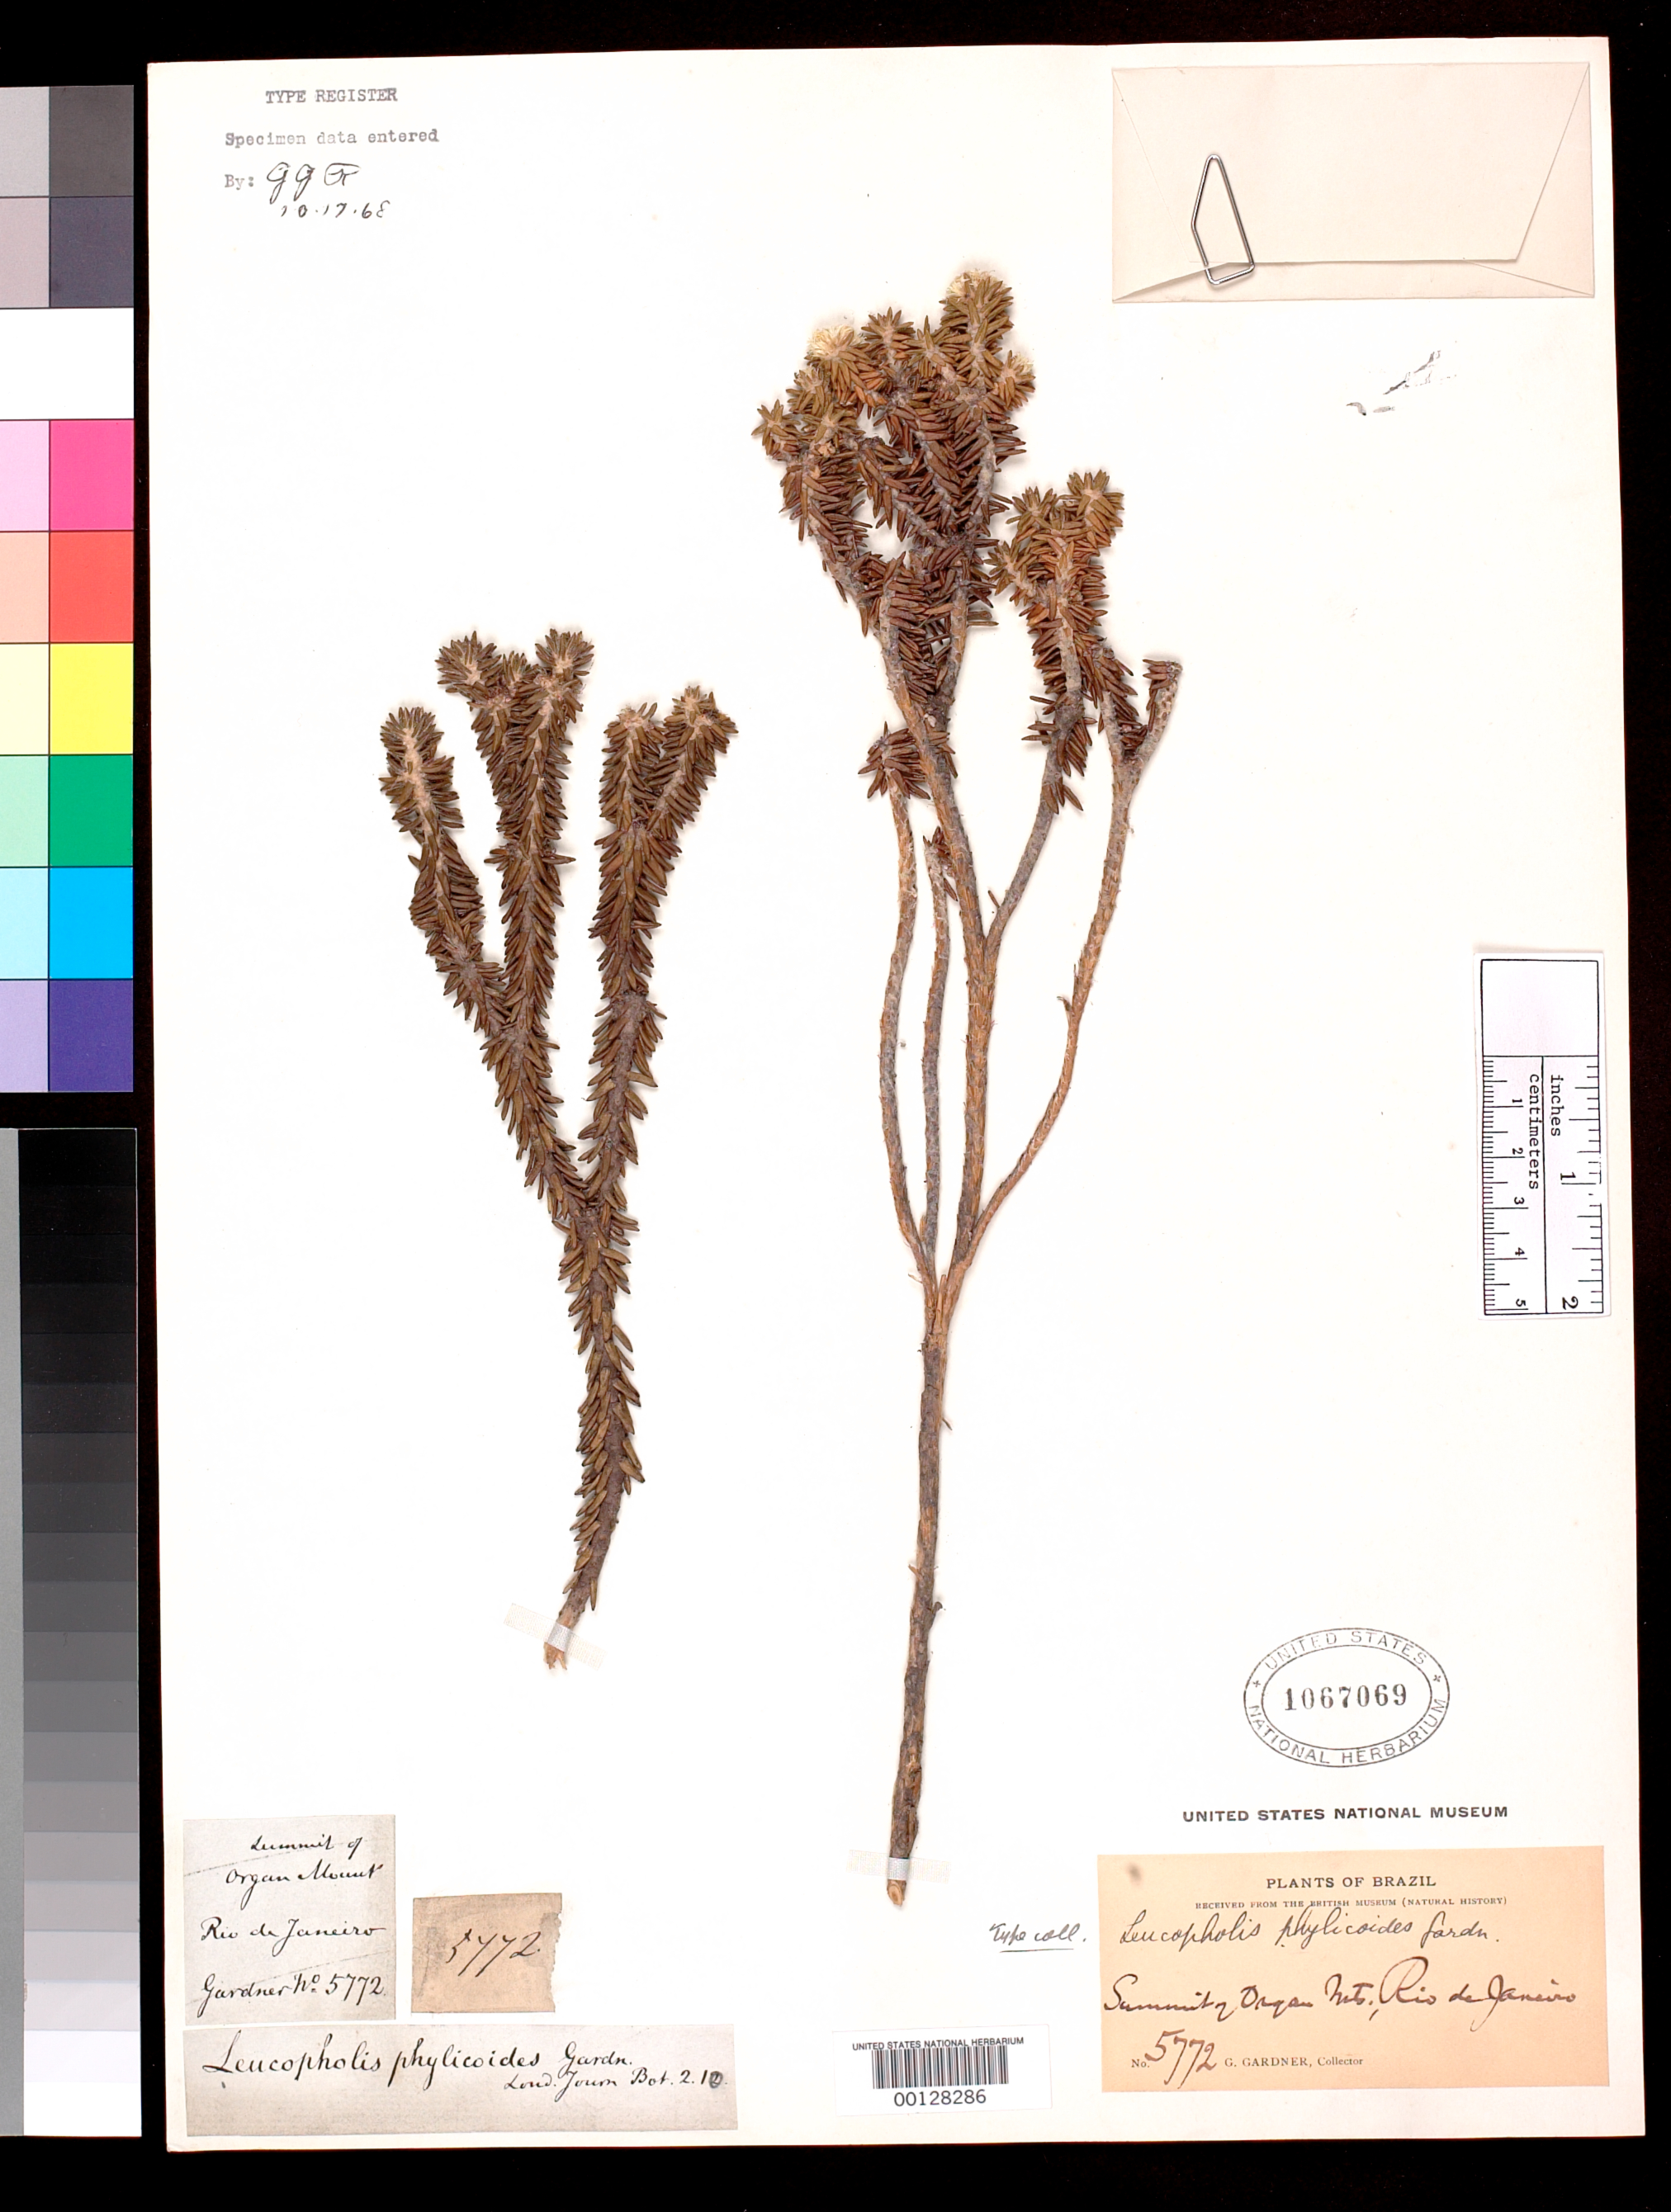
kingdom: Plantae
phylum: Tracheophyta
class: Magnoliopsida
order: Asterales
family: Asteraceae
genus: Leucopholis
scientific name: Leucopholis phylicoides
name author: Gardner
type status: Isotype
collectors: G. Gardner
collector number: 5772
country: Brazil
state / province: Rio de Janeiro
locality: Organ Mts.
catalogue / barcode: US 1067069